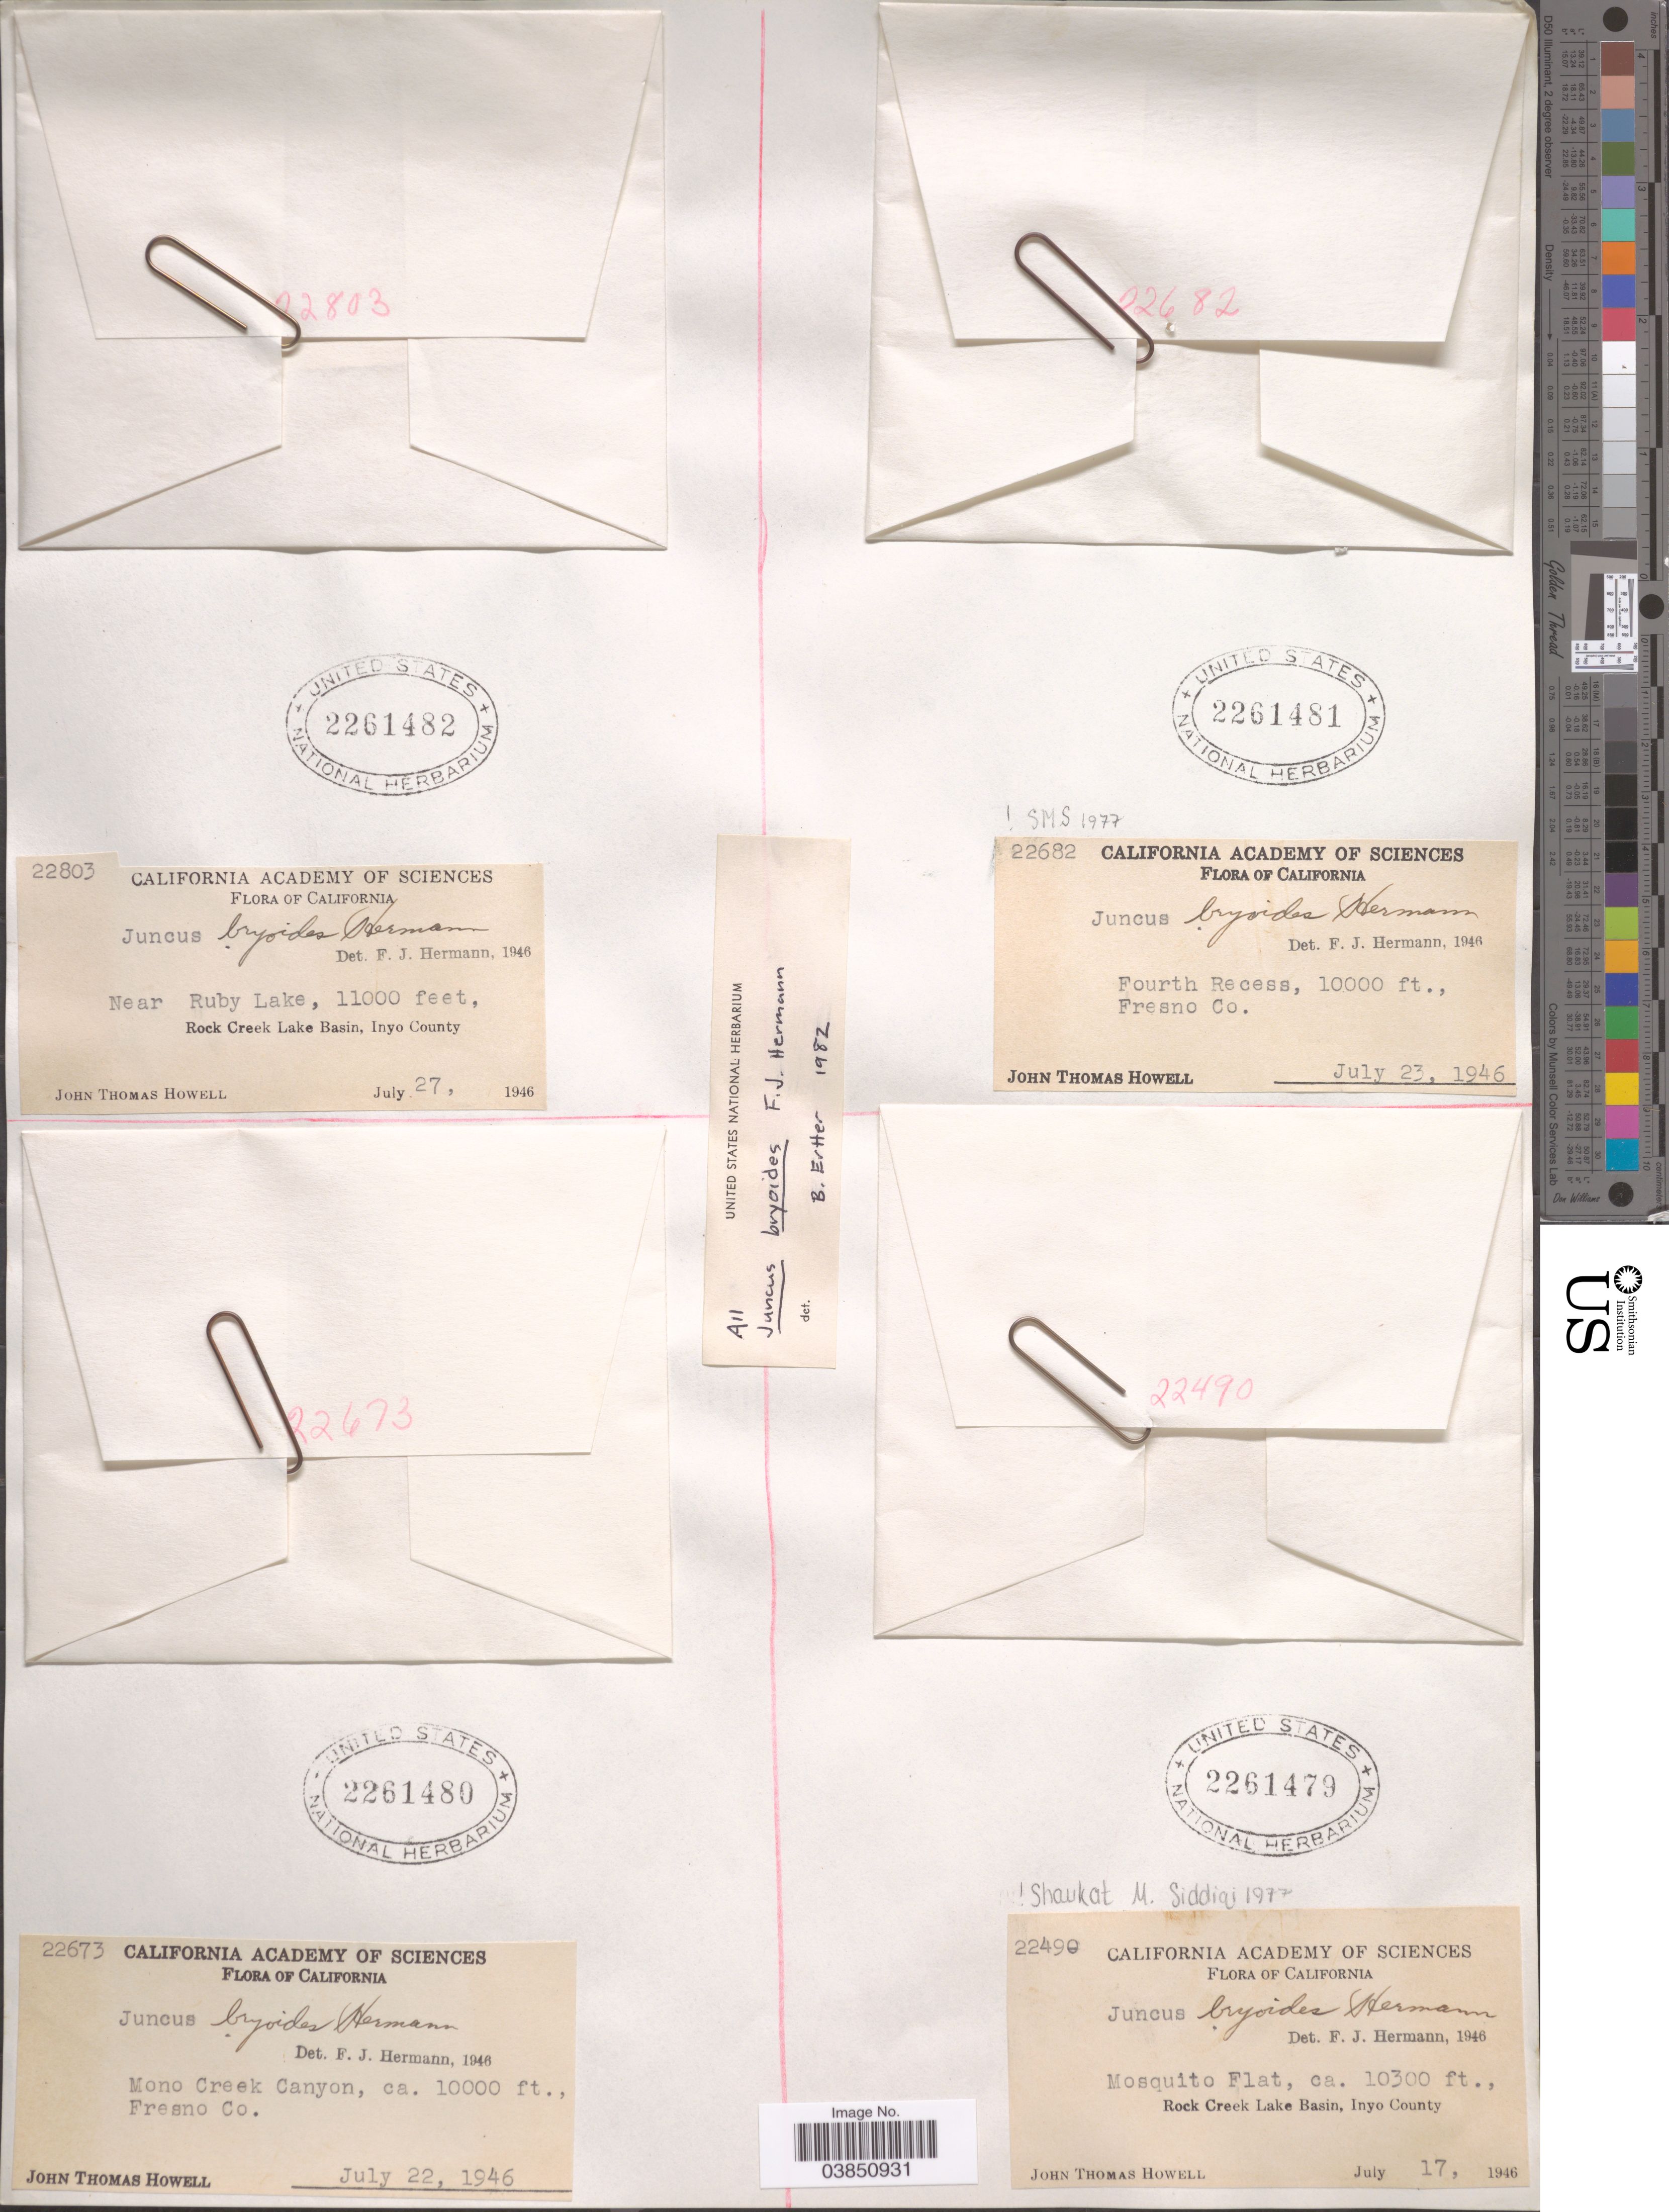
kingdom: Plantae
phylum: Tracheophyta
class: Liliopsida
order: Poales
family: Juncaceae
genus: Juncus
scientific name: Juncus bryoides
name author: F.J. Herm.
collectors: J. T. Howell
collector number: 22682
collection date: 1946-07-23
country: United States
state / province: California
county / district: Fresno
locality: Fourth Recess, Fresno Co.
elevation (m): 3048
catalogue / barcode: US 2261481-2